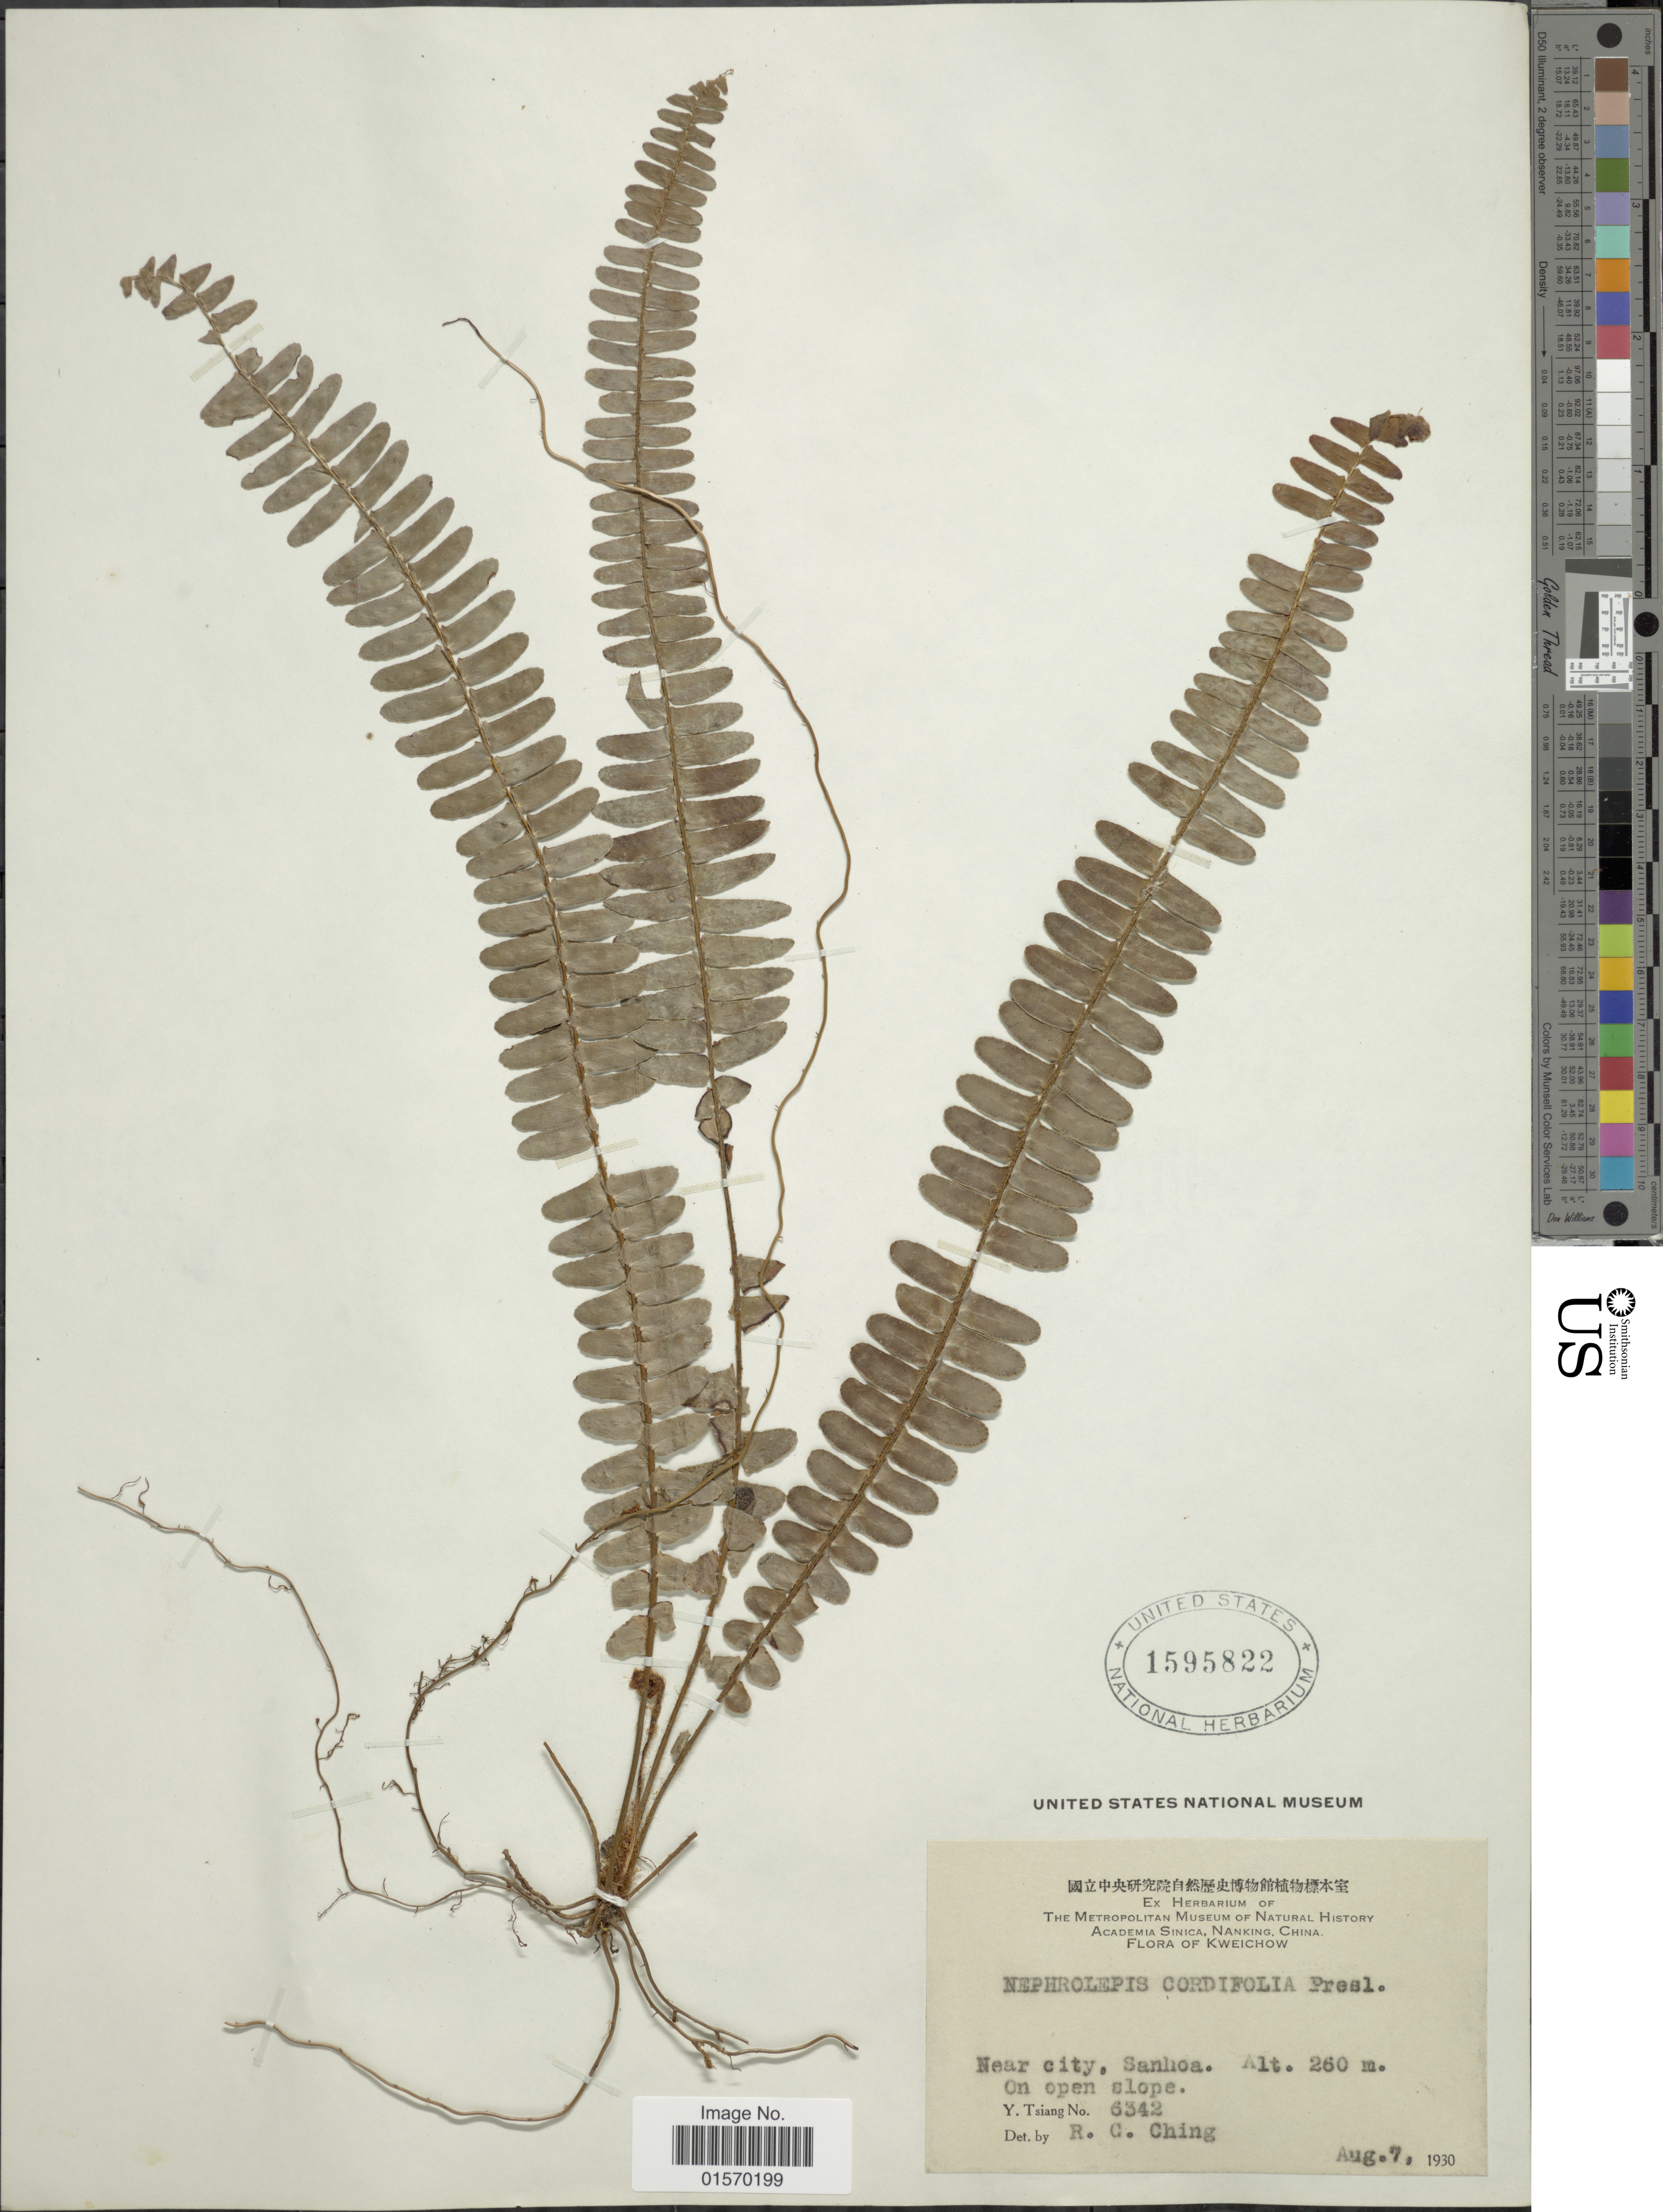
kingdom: Plantae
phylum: Tracheophyta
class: Polypodiopsida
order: Polypodiales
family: Nephrolepidaceae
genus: Nephrolepis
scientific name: Nephrolepis cordifolia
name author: (L.) C. Presl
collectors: Y. Tsiang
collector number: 6342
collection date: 1930-08-07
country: China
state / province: Guizhou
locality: Kweichow. Near city, Sanhoa. On open slope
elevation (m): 260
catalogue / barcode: US 1595822